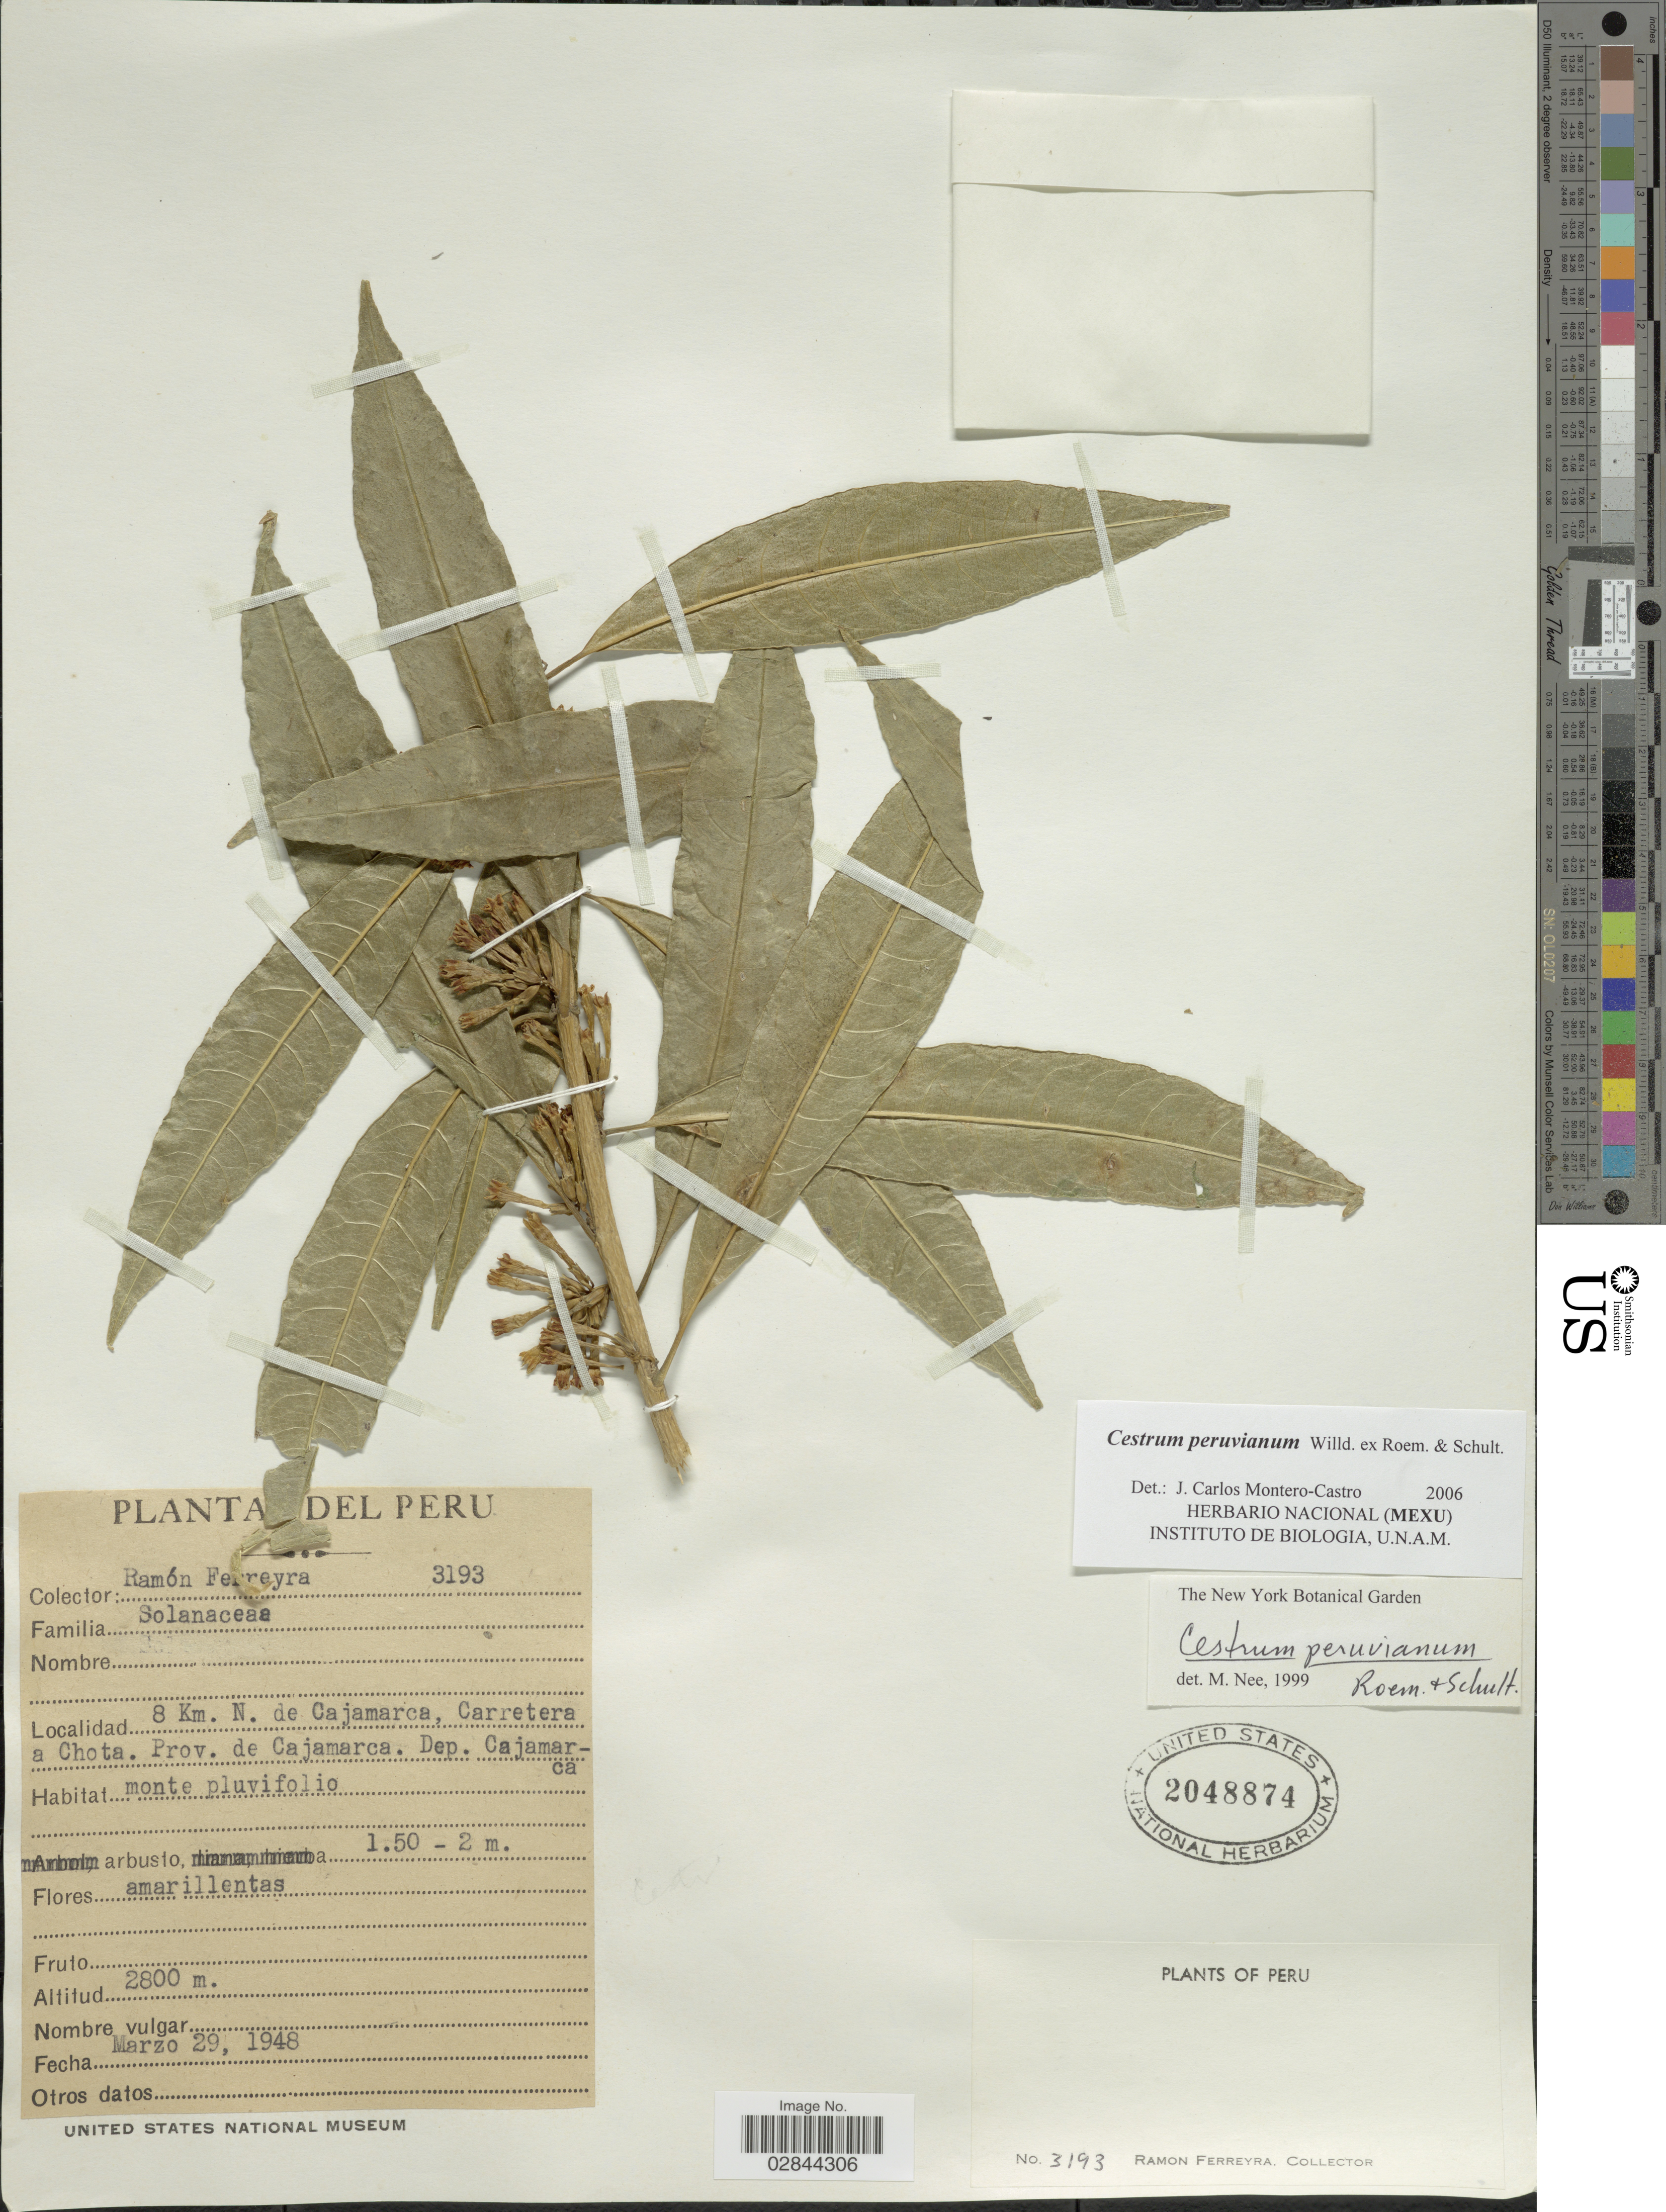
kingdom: Plantae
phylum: Tracheophyta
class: Magnoliopsida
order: Solanales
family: Solanaceae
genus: Cestrum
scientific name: Cestrum affine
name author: Kunth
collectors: R. A. Ferreyra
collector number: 3193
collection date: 1948-03-29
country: Peru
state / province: Cajamarca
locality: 8 Km. N. de Cajamarca, Carretera a Chota, Prov. de Cajamarca, Dep. Cajamarca.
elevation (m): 2800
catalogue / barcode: US 2048874